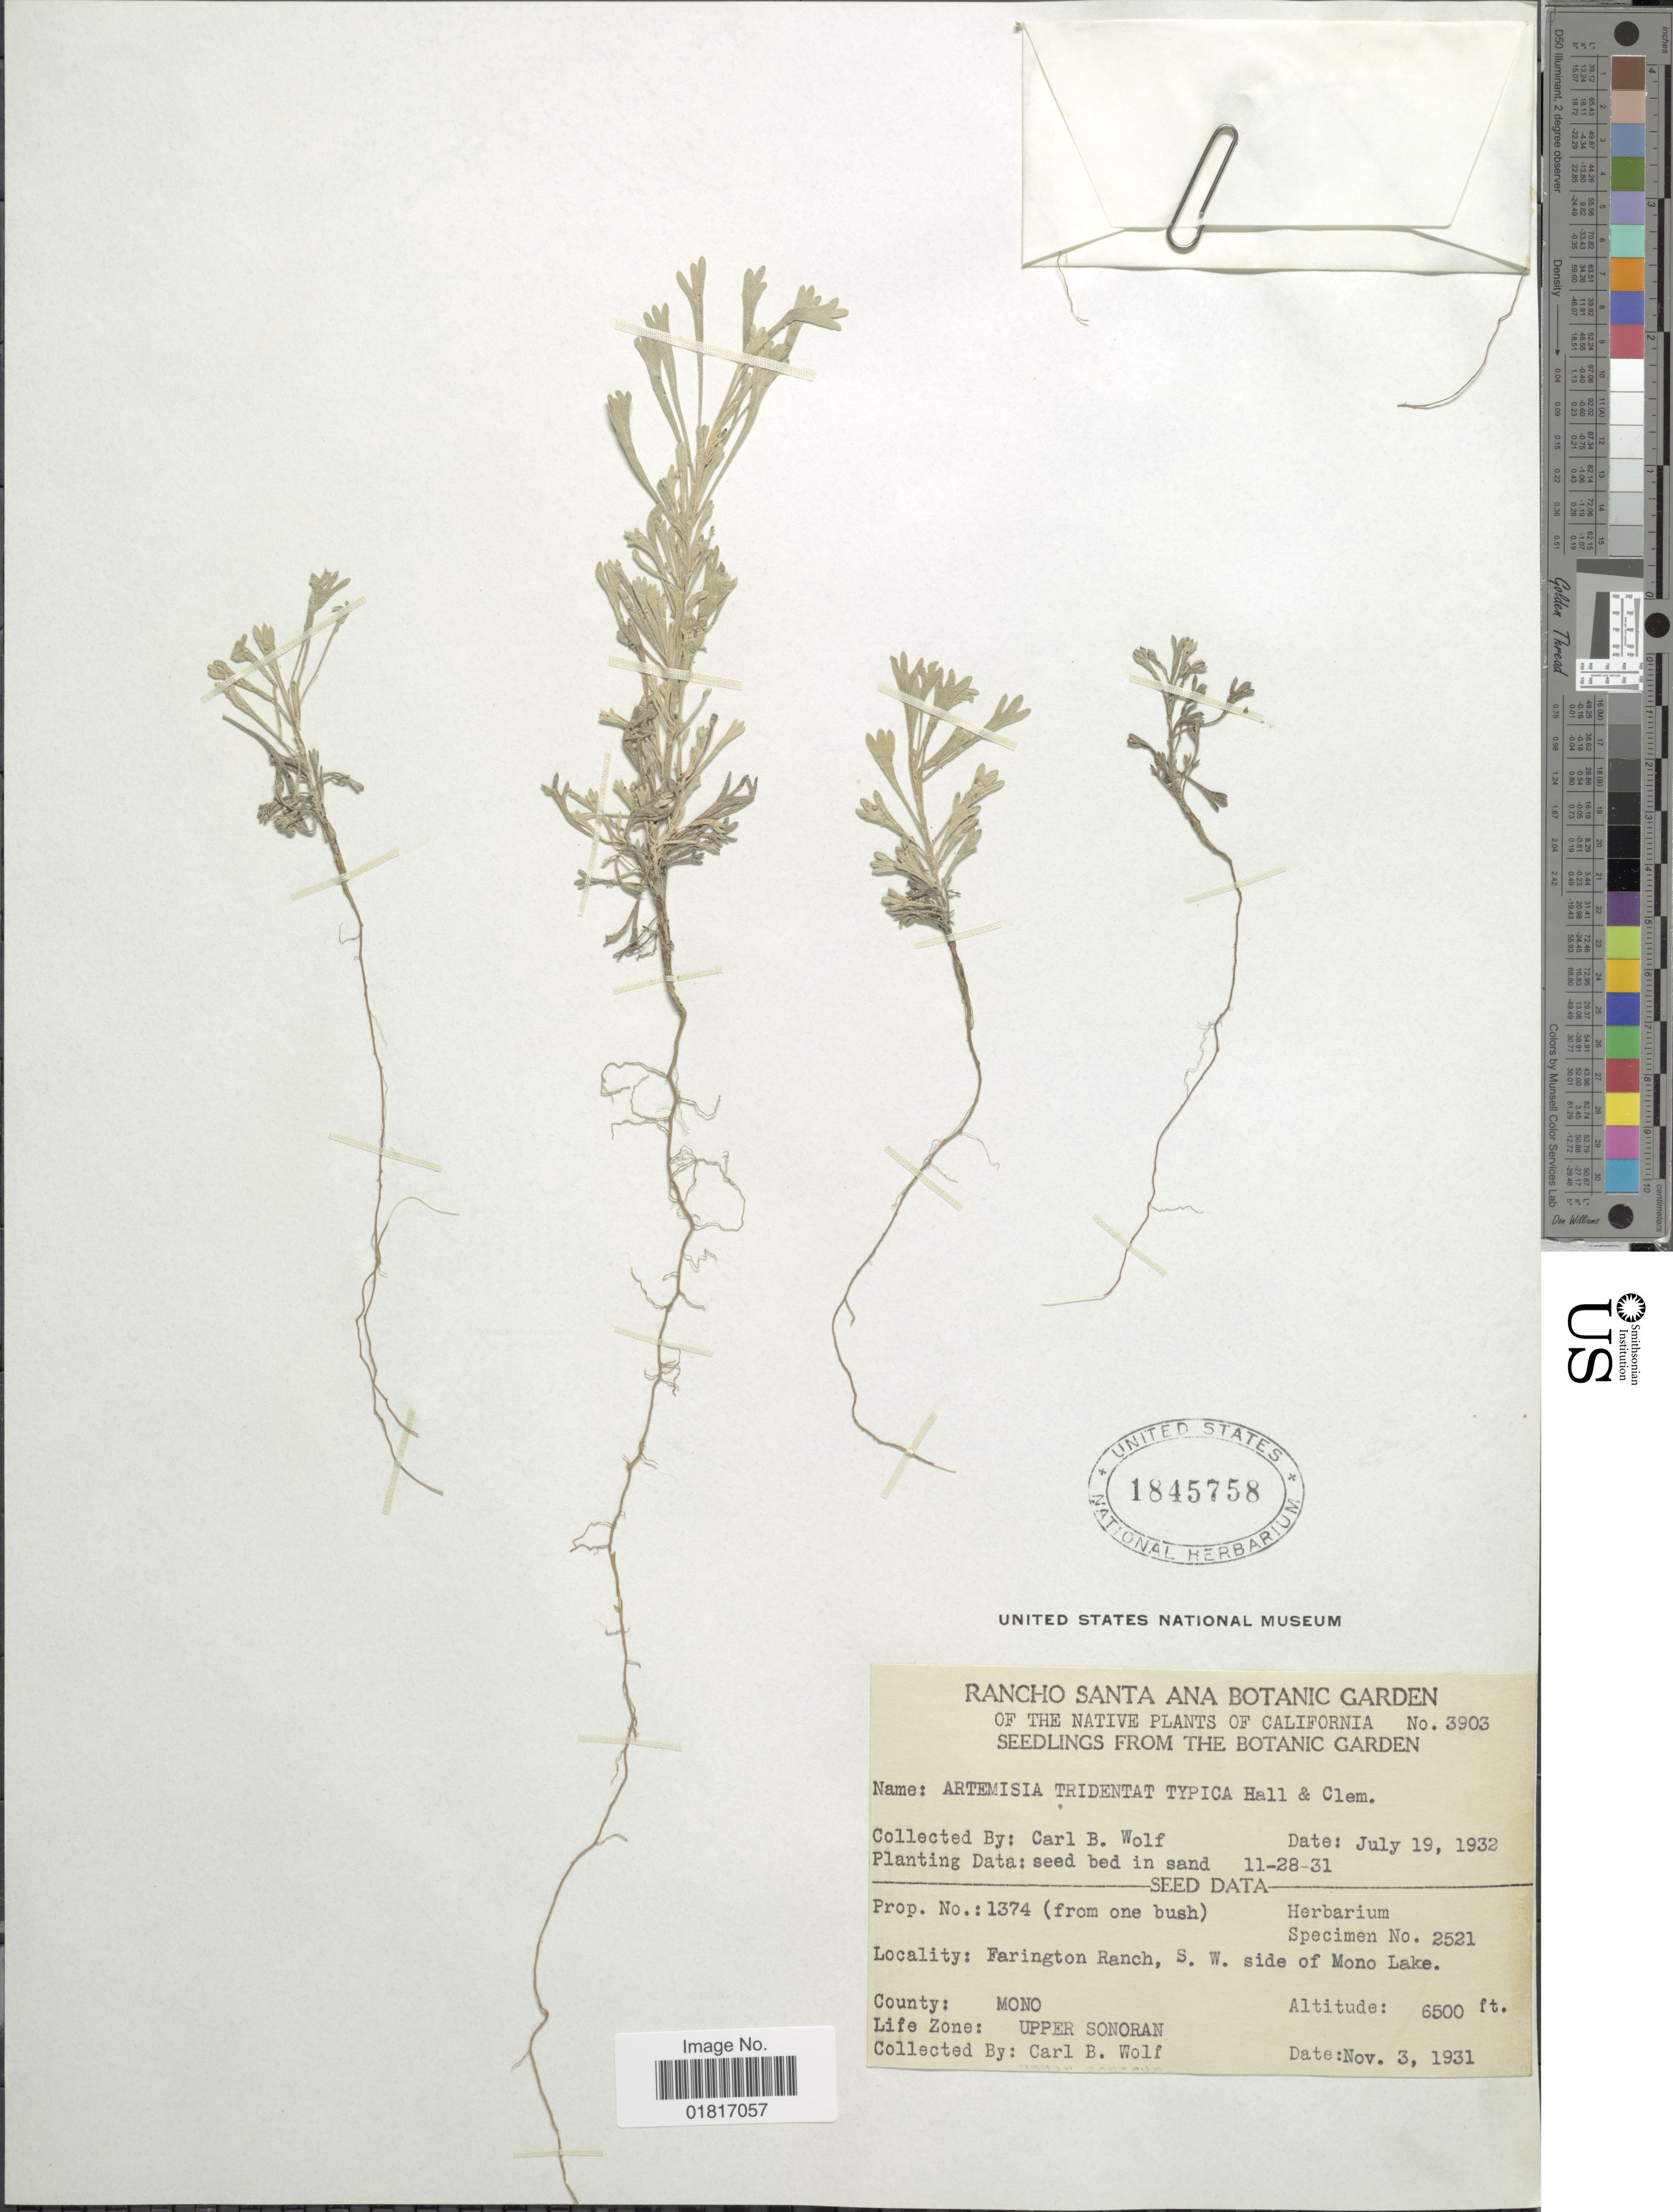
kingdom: Plantae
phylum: Tracheophyta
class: Magnoliopsida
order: Asterales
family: Asteraceae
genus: Artemisia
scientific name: Artemisia tridentata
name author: Nutt.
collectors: C. B. Wolf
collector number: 2521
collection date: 1931-11-03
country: United States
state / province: California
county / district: Mono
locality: Farington Ranch, S.W. side of Mono Lake, County: Mono, Life Zone: Upper Sonoran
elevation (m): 1981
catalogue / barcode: US 1845758